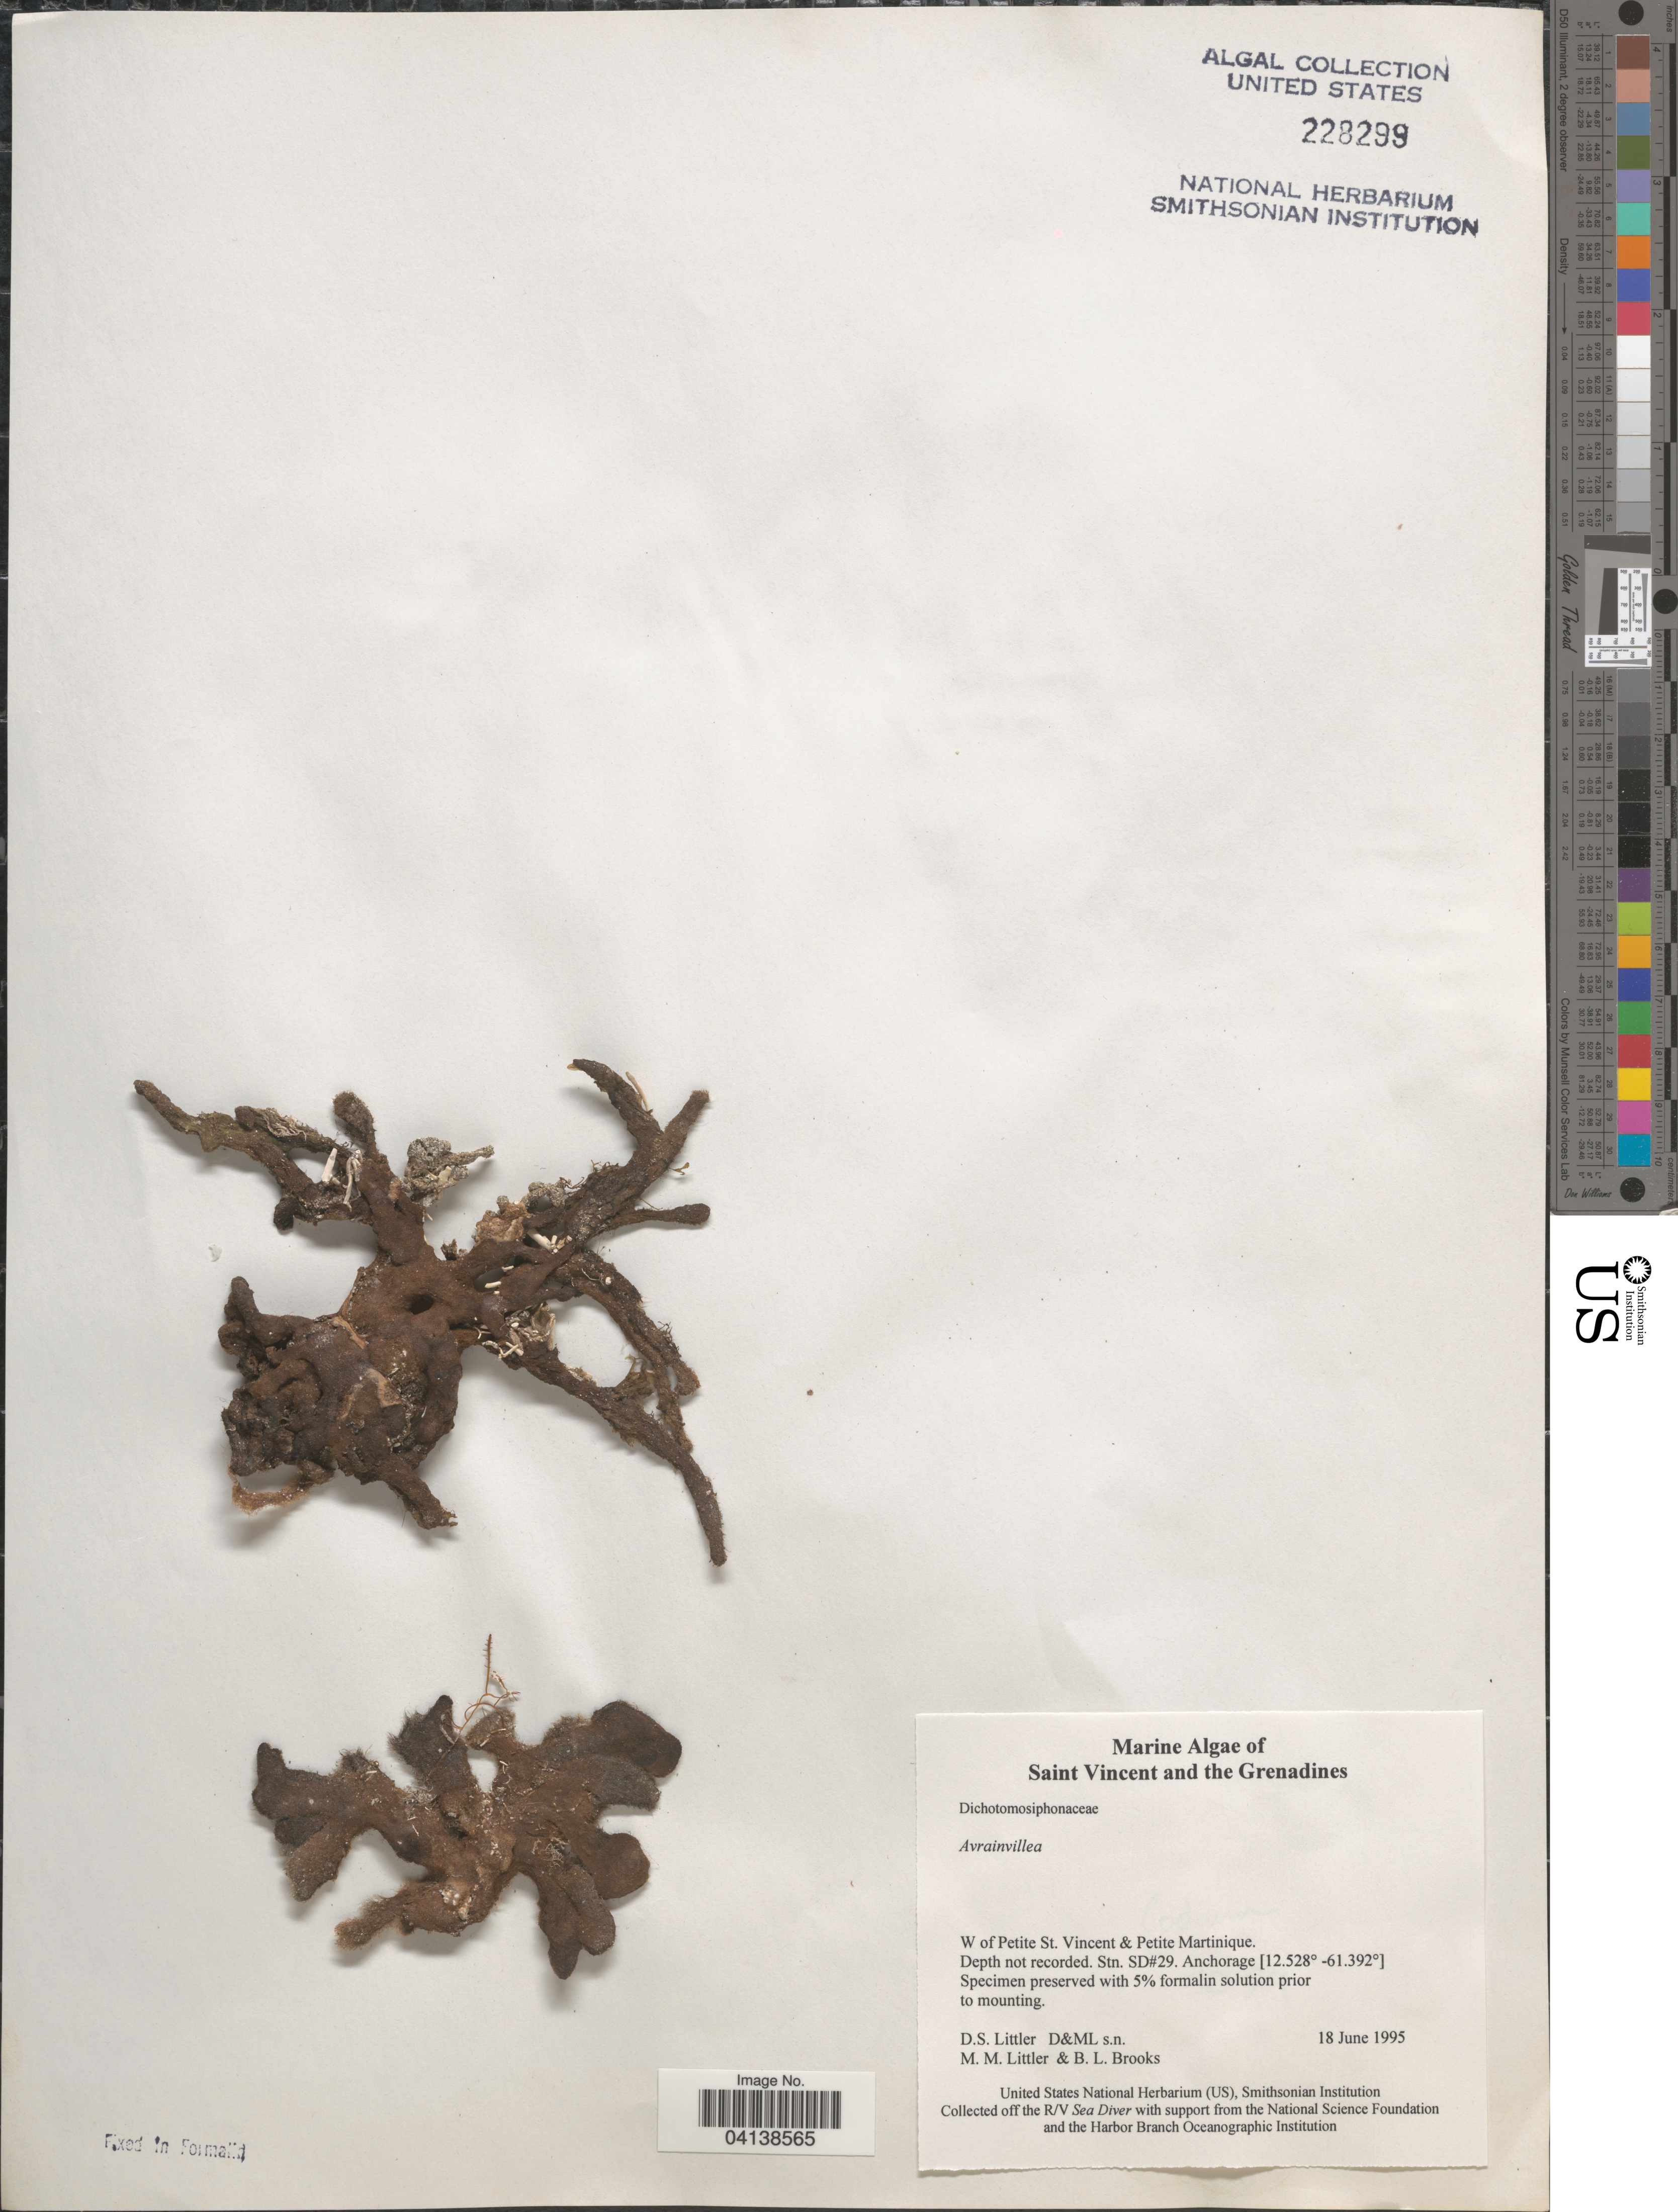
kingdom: Plantae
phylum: Chlorophyta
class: Ulvophyceae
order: Bryopsidales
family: Dichotomosiphonaceae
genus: Avrainvillea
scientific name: Avrainvillea sp.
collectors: D. S. Littler & B. Brooks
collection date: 1995-06-18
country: St. Vincent - Grenadines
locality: Saint Vincent and the Grenadines. W of Petite St. Vincent & Petite Martinique. Stn. SD#29.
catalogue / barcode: US 228299